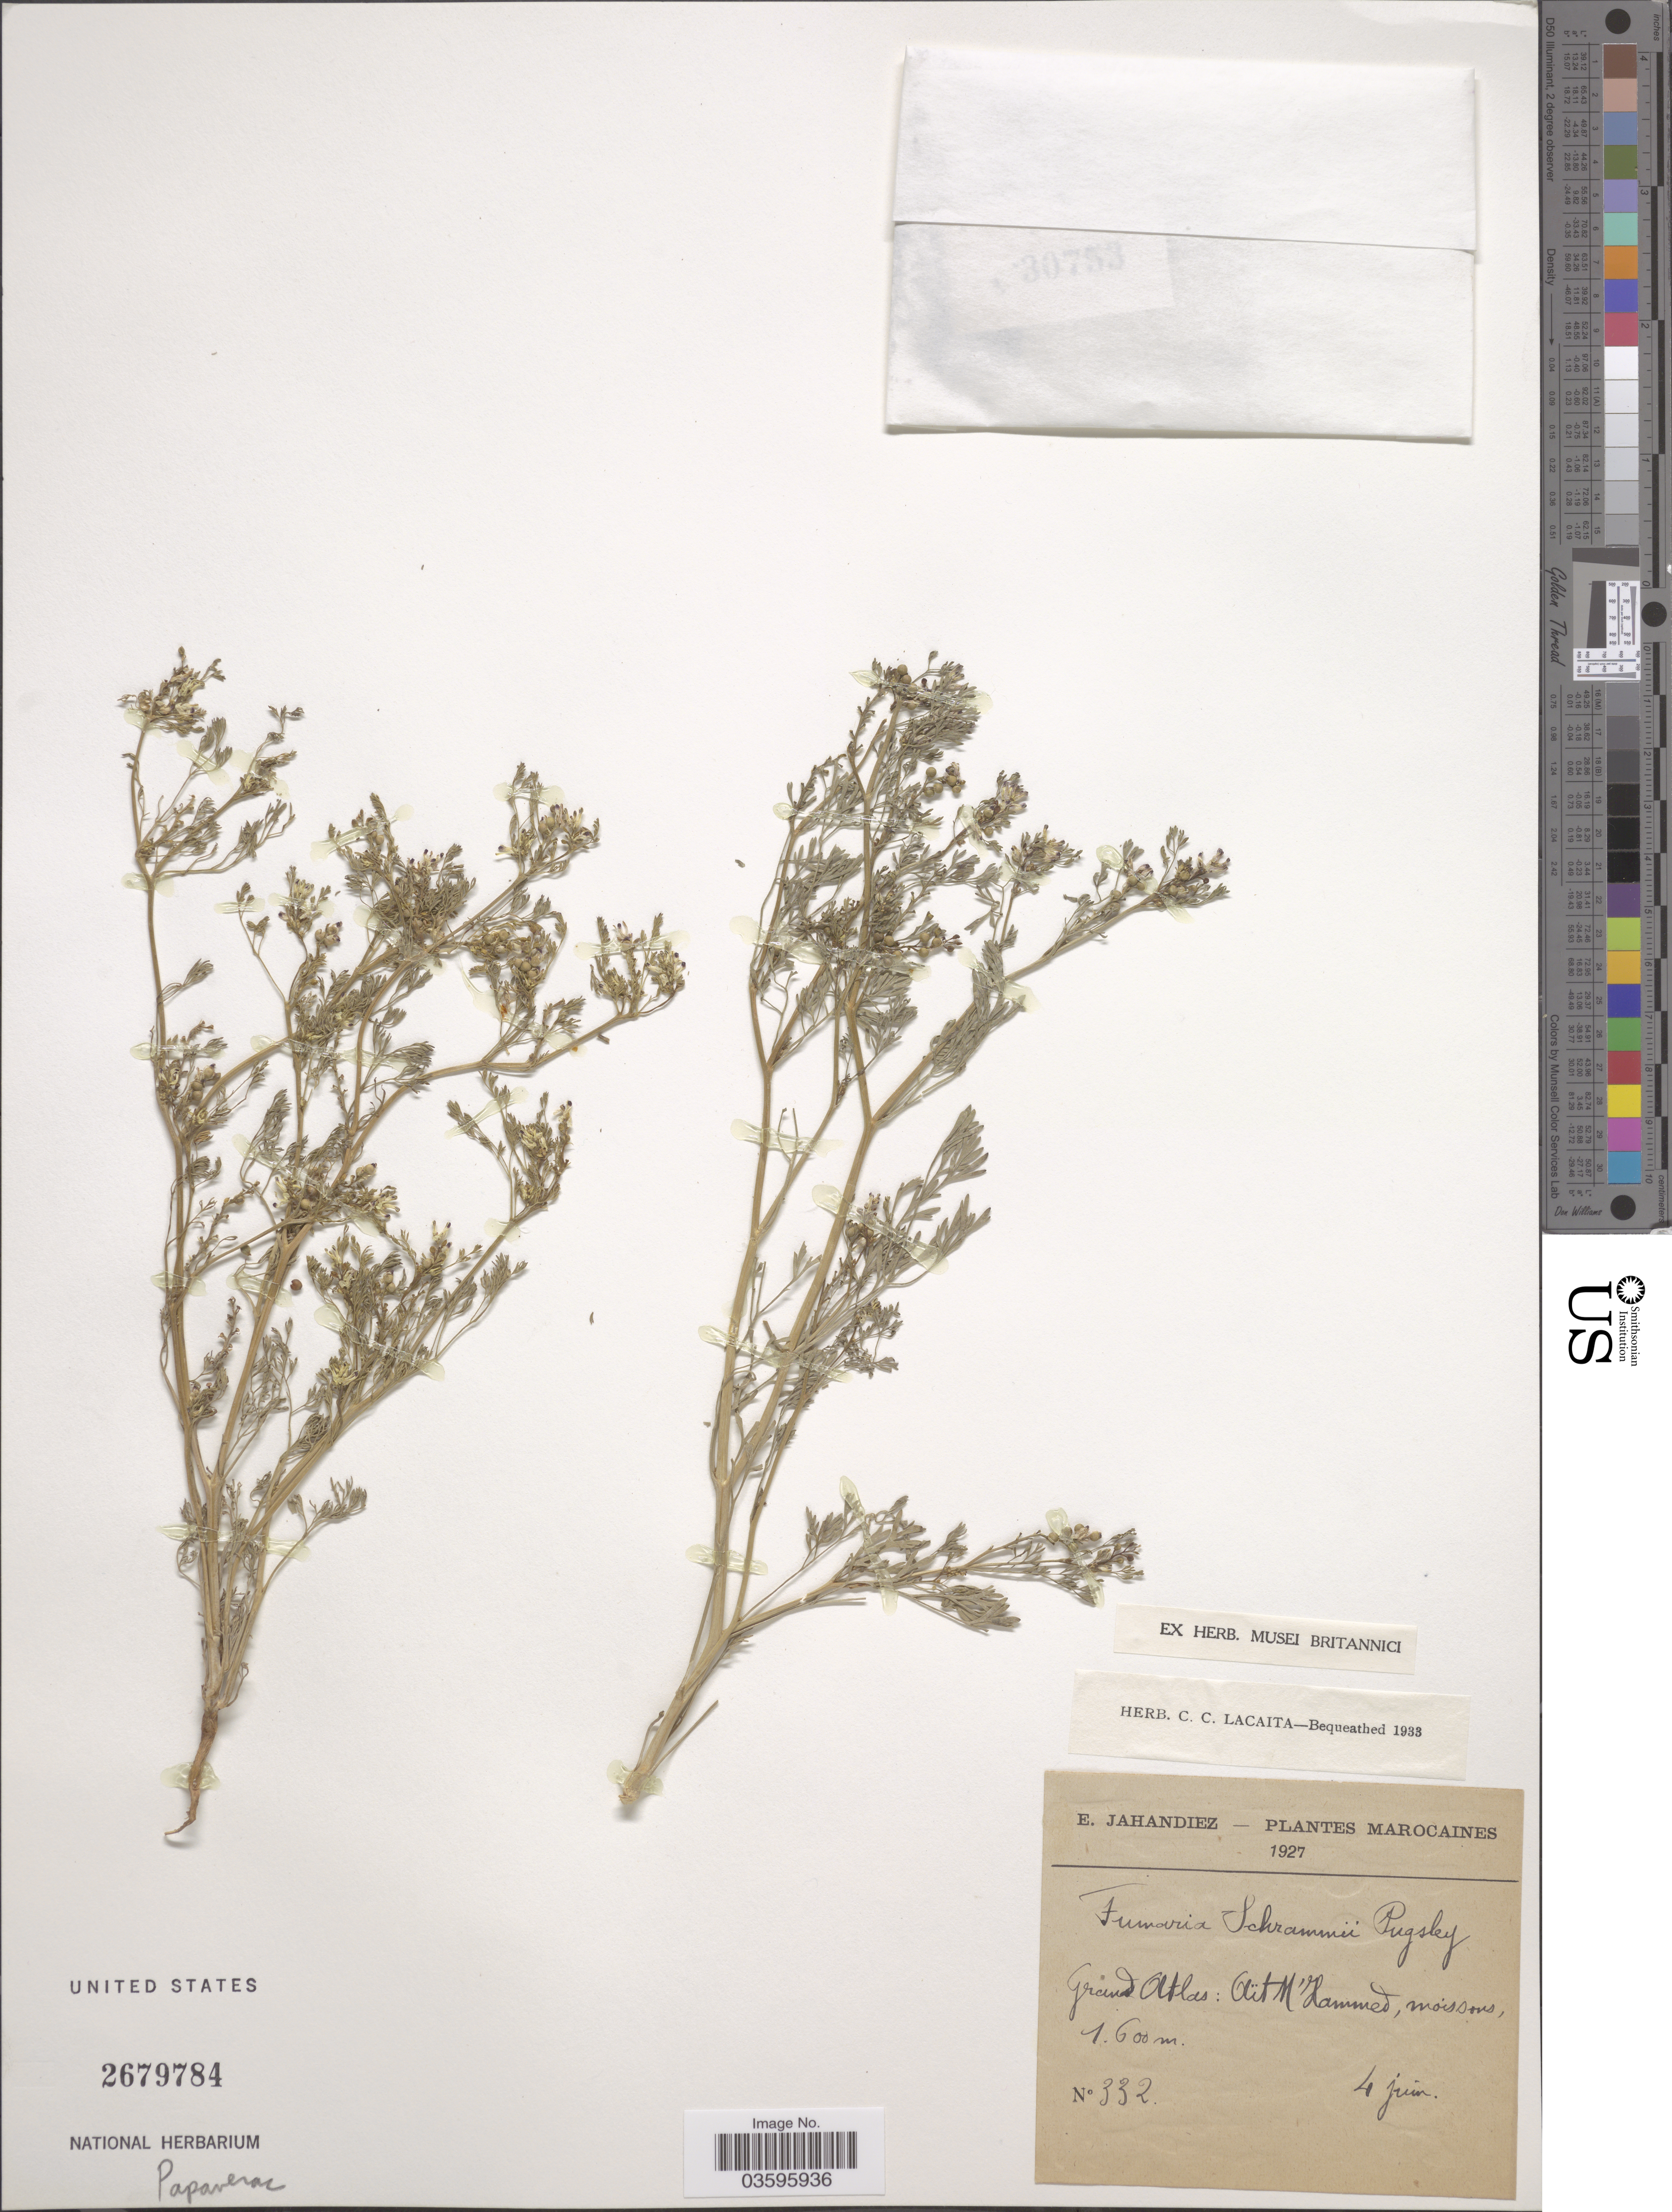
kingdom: Plantae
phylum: Tracheophyta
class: Magnoliopsida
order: Ranunculales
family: Papaveraceae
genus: Fumaria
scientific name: Fumaria schrammii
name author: Velen.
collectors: É. Jahandiez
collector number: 332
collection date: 1927-06-04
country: Morocco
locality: Marocaines. Grand Atlas: Aït M'Hammed, moissons.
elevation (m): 1600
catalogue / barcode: US 2679784